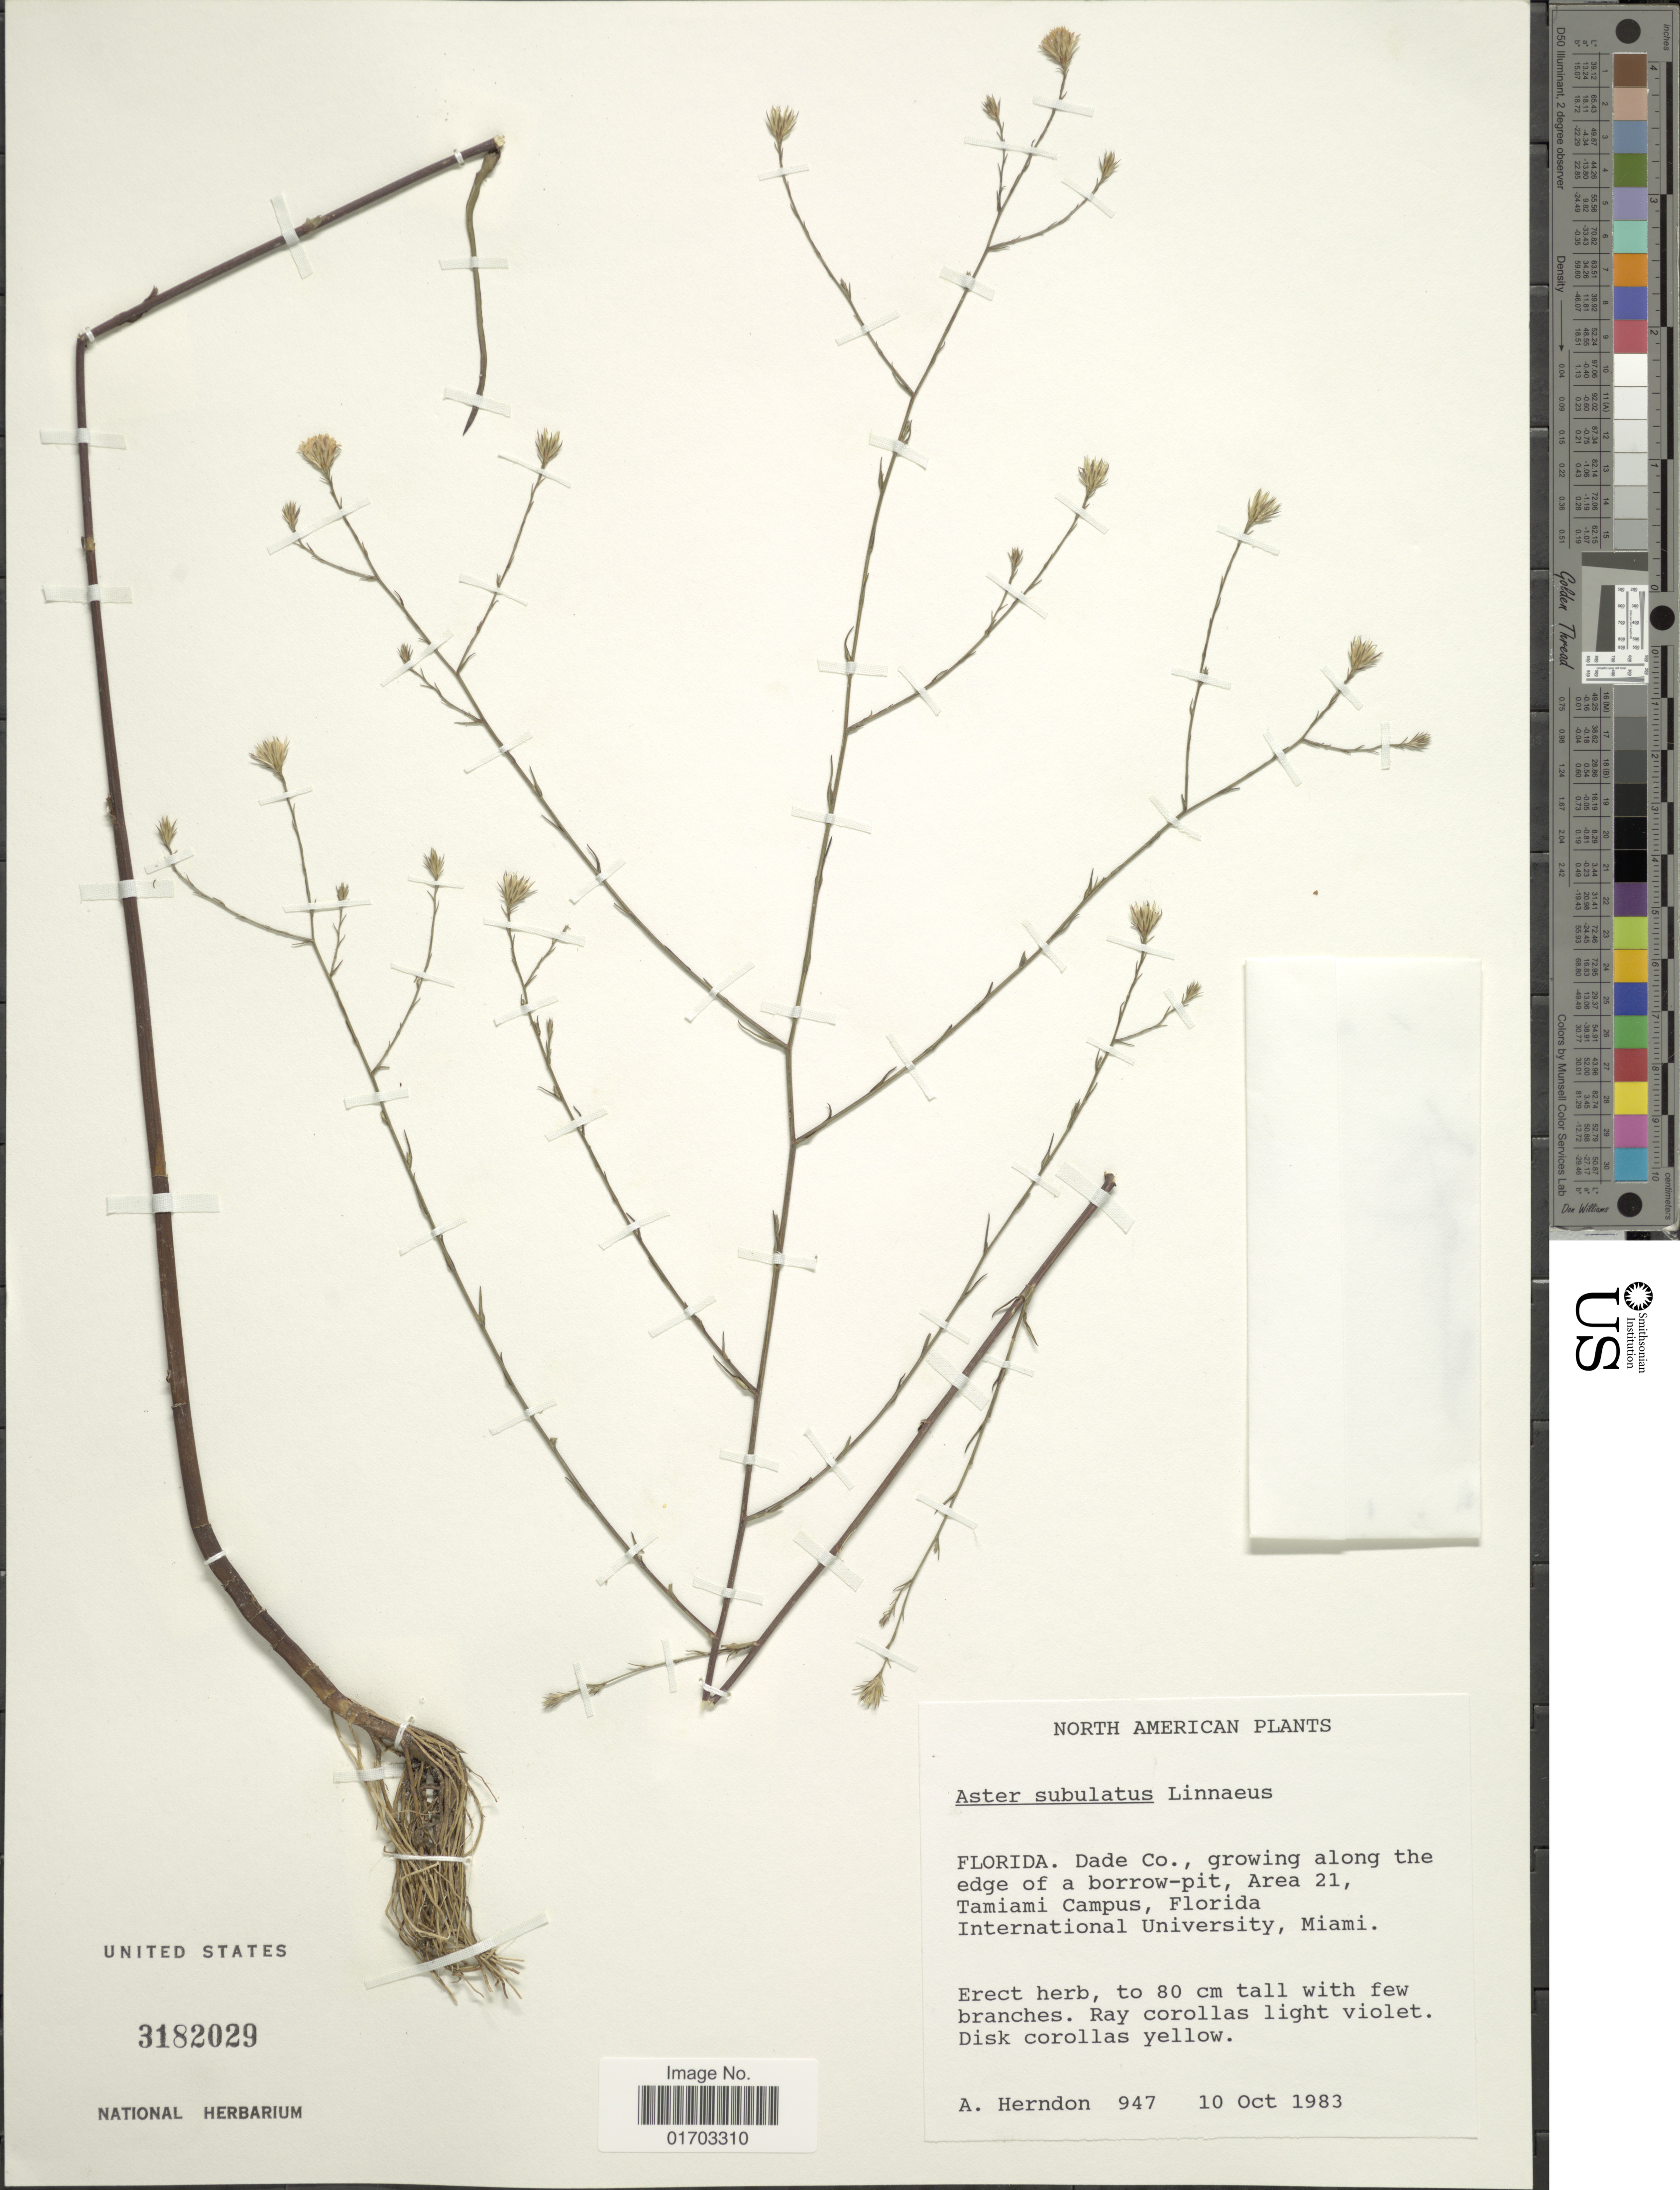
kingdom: Plantae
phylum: Tracheophyta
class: Magnoliopsida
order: Asterales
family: Asteraceae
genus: Symphyotrichum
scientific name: Symphyotrichum bahamense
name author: (Britton) G.L. Nesom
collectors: A. Herndon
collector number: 947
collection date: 1983-10-10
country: United States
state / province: Florida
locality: Dade Co., growing along the edge of a borrow-pit, Area 21, Tamiami Campus, Florida International University, Miami.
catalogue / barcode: US 3182029